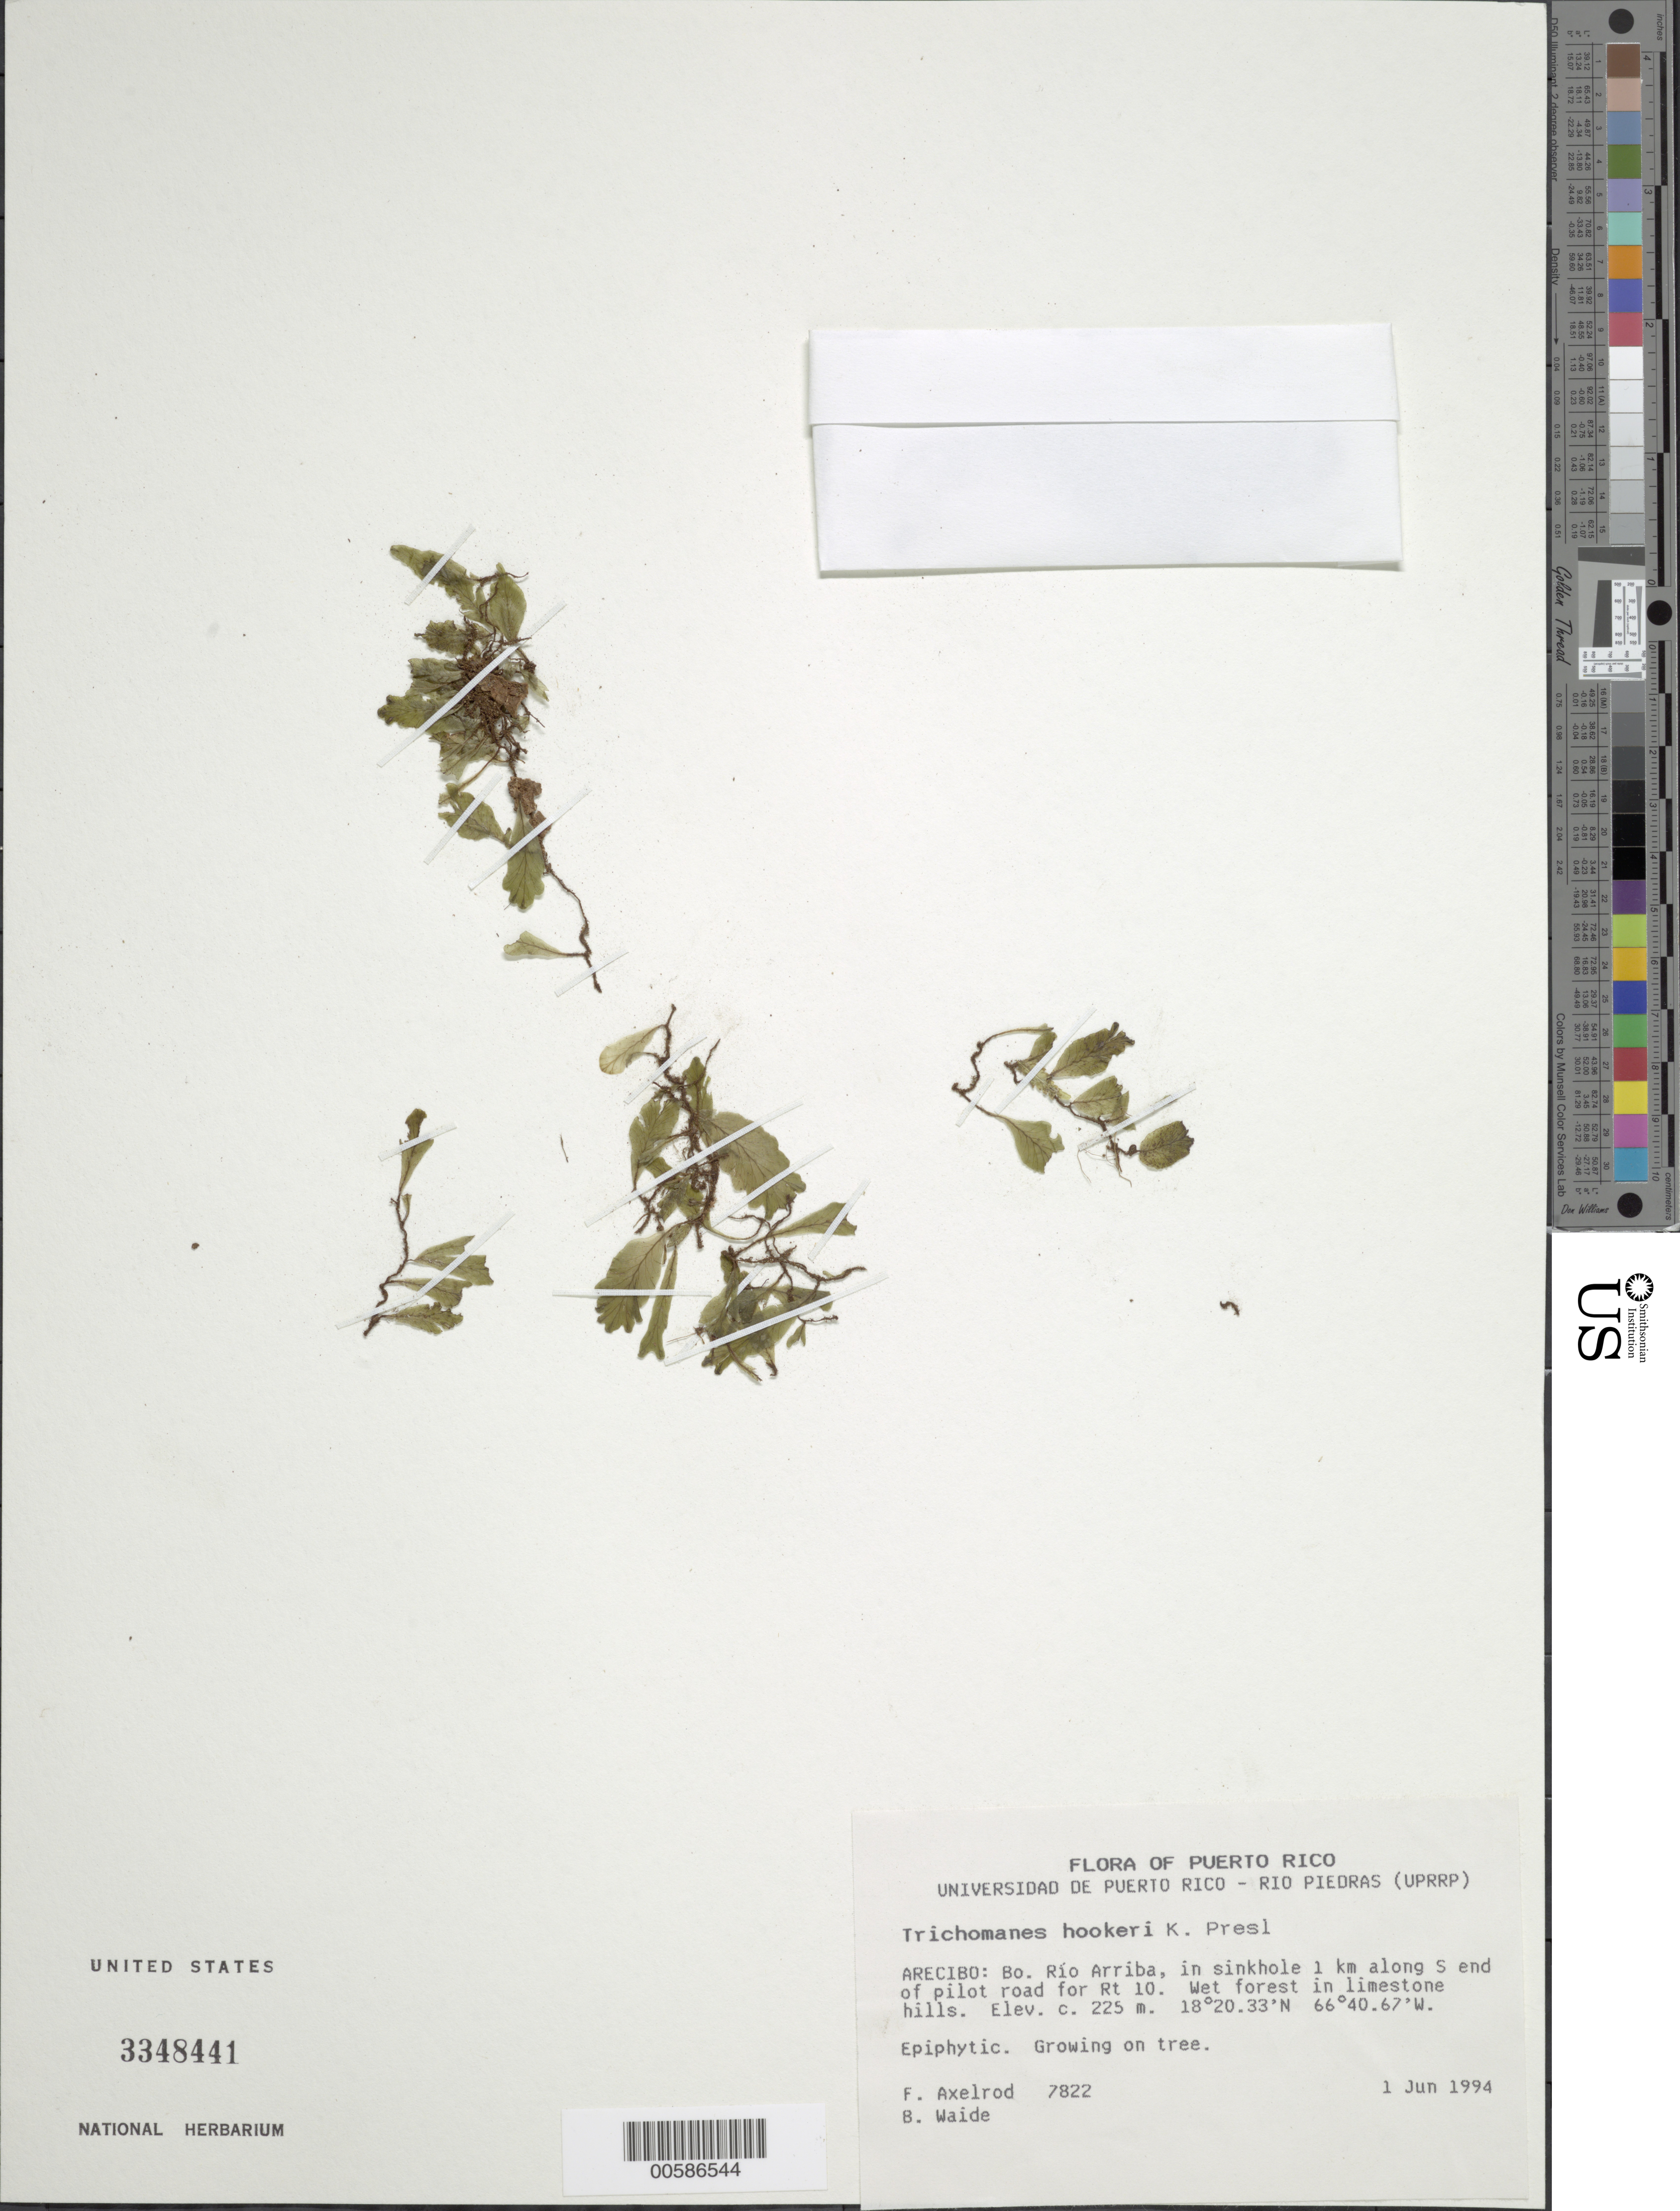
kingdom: Plantae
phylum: Tracheophyta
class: Polypodiopsida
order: Hymenophyllales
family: Hymenophyllaceae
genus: Didymoglossum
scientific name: Didymoglossum hookeri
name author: C. Presl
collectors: F. S. Axelrod & B. Waide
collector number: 7822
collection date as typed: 01 Jun 1994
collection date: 1994-06-01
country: Puerto Rico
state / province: Arecibo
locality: Arecibo: Bo. Río Arriba, in sinkhole 1 km along S end of pilot road for Rt. 10.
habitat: Wet forest in limestone.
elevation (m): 225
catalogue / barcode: US 3348441